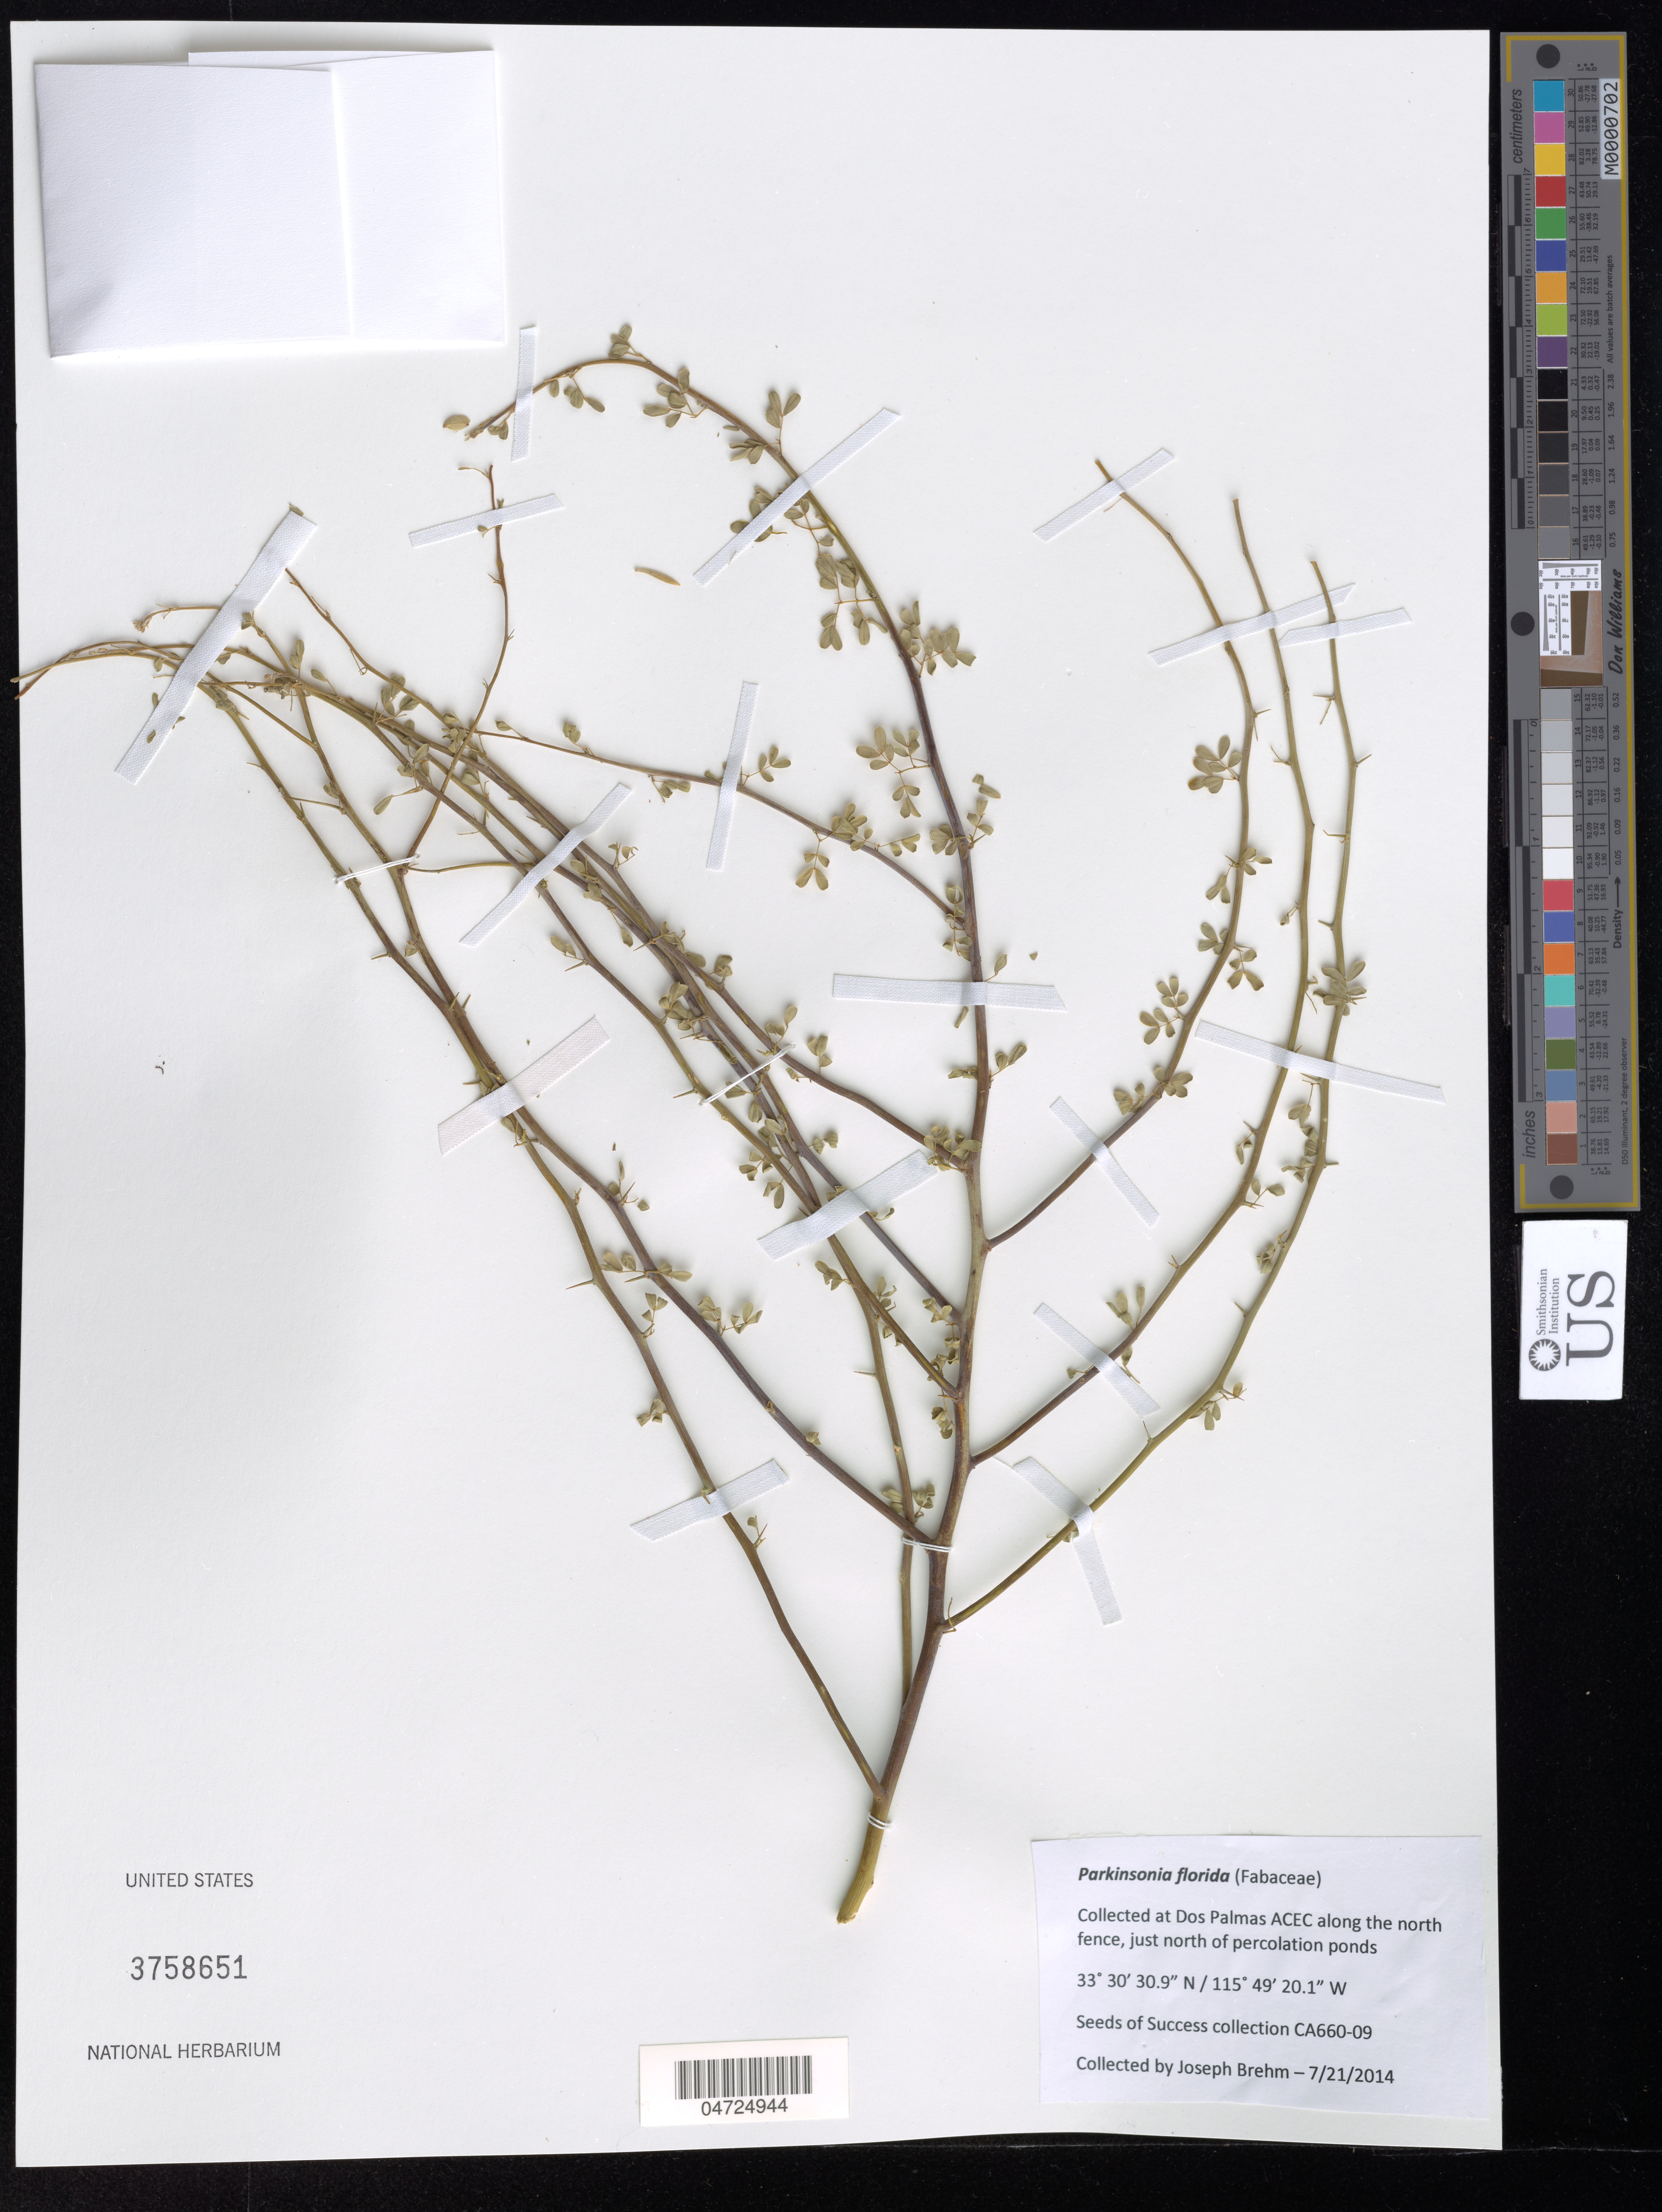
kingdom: Plantae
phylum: Tracheophyta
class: Magnoliopsida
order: Fabales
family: Fabaceae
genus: Parkinsonia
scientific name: Parkinsonia florida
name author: (Benth. ex A. Gray) S. Watson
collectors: J. Brehm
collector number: CA660-09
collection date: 2014-07-21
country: United States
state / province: California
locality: Collected at Dos Palmas ACEC along the north fence, just north of percolation ponds.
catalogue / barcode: US 3758651